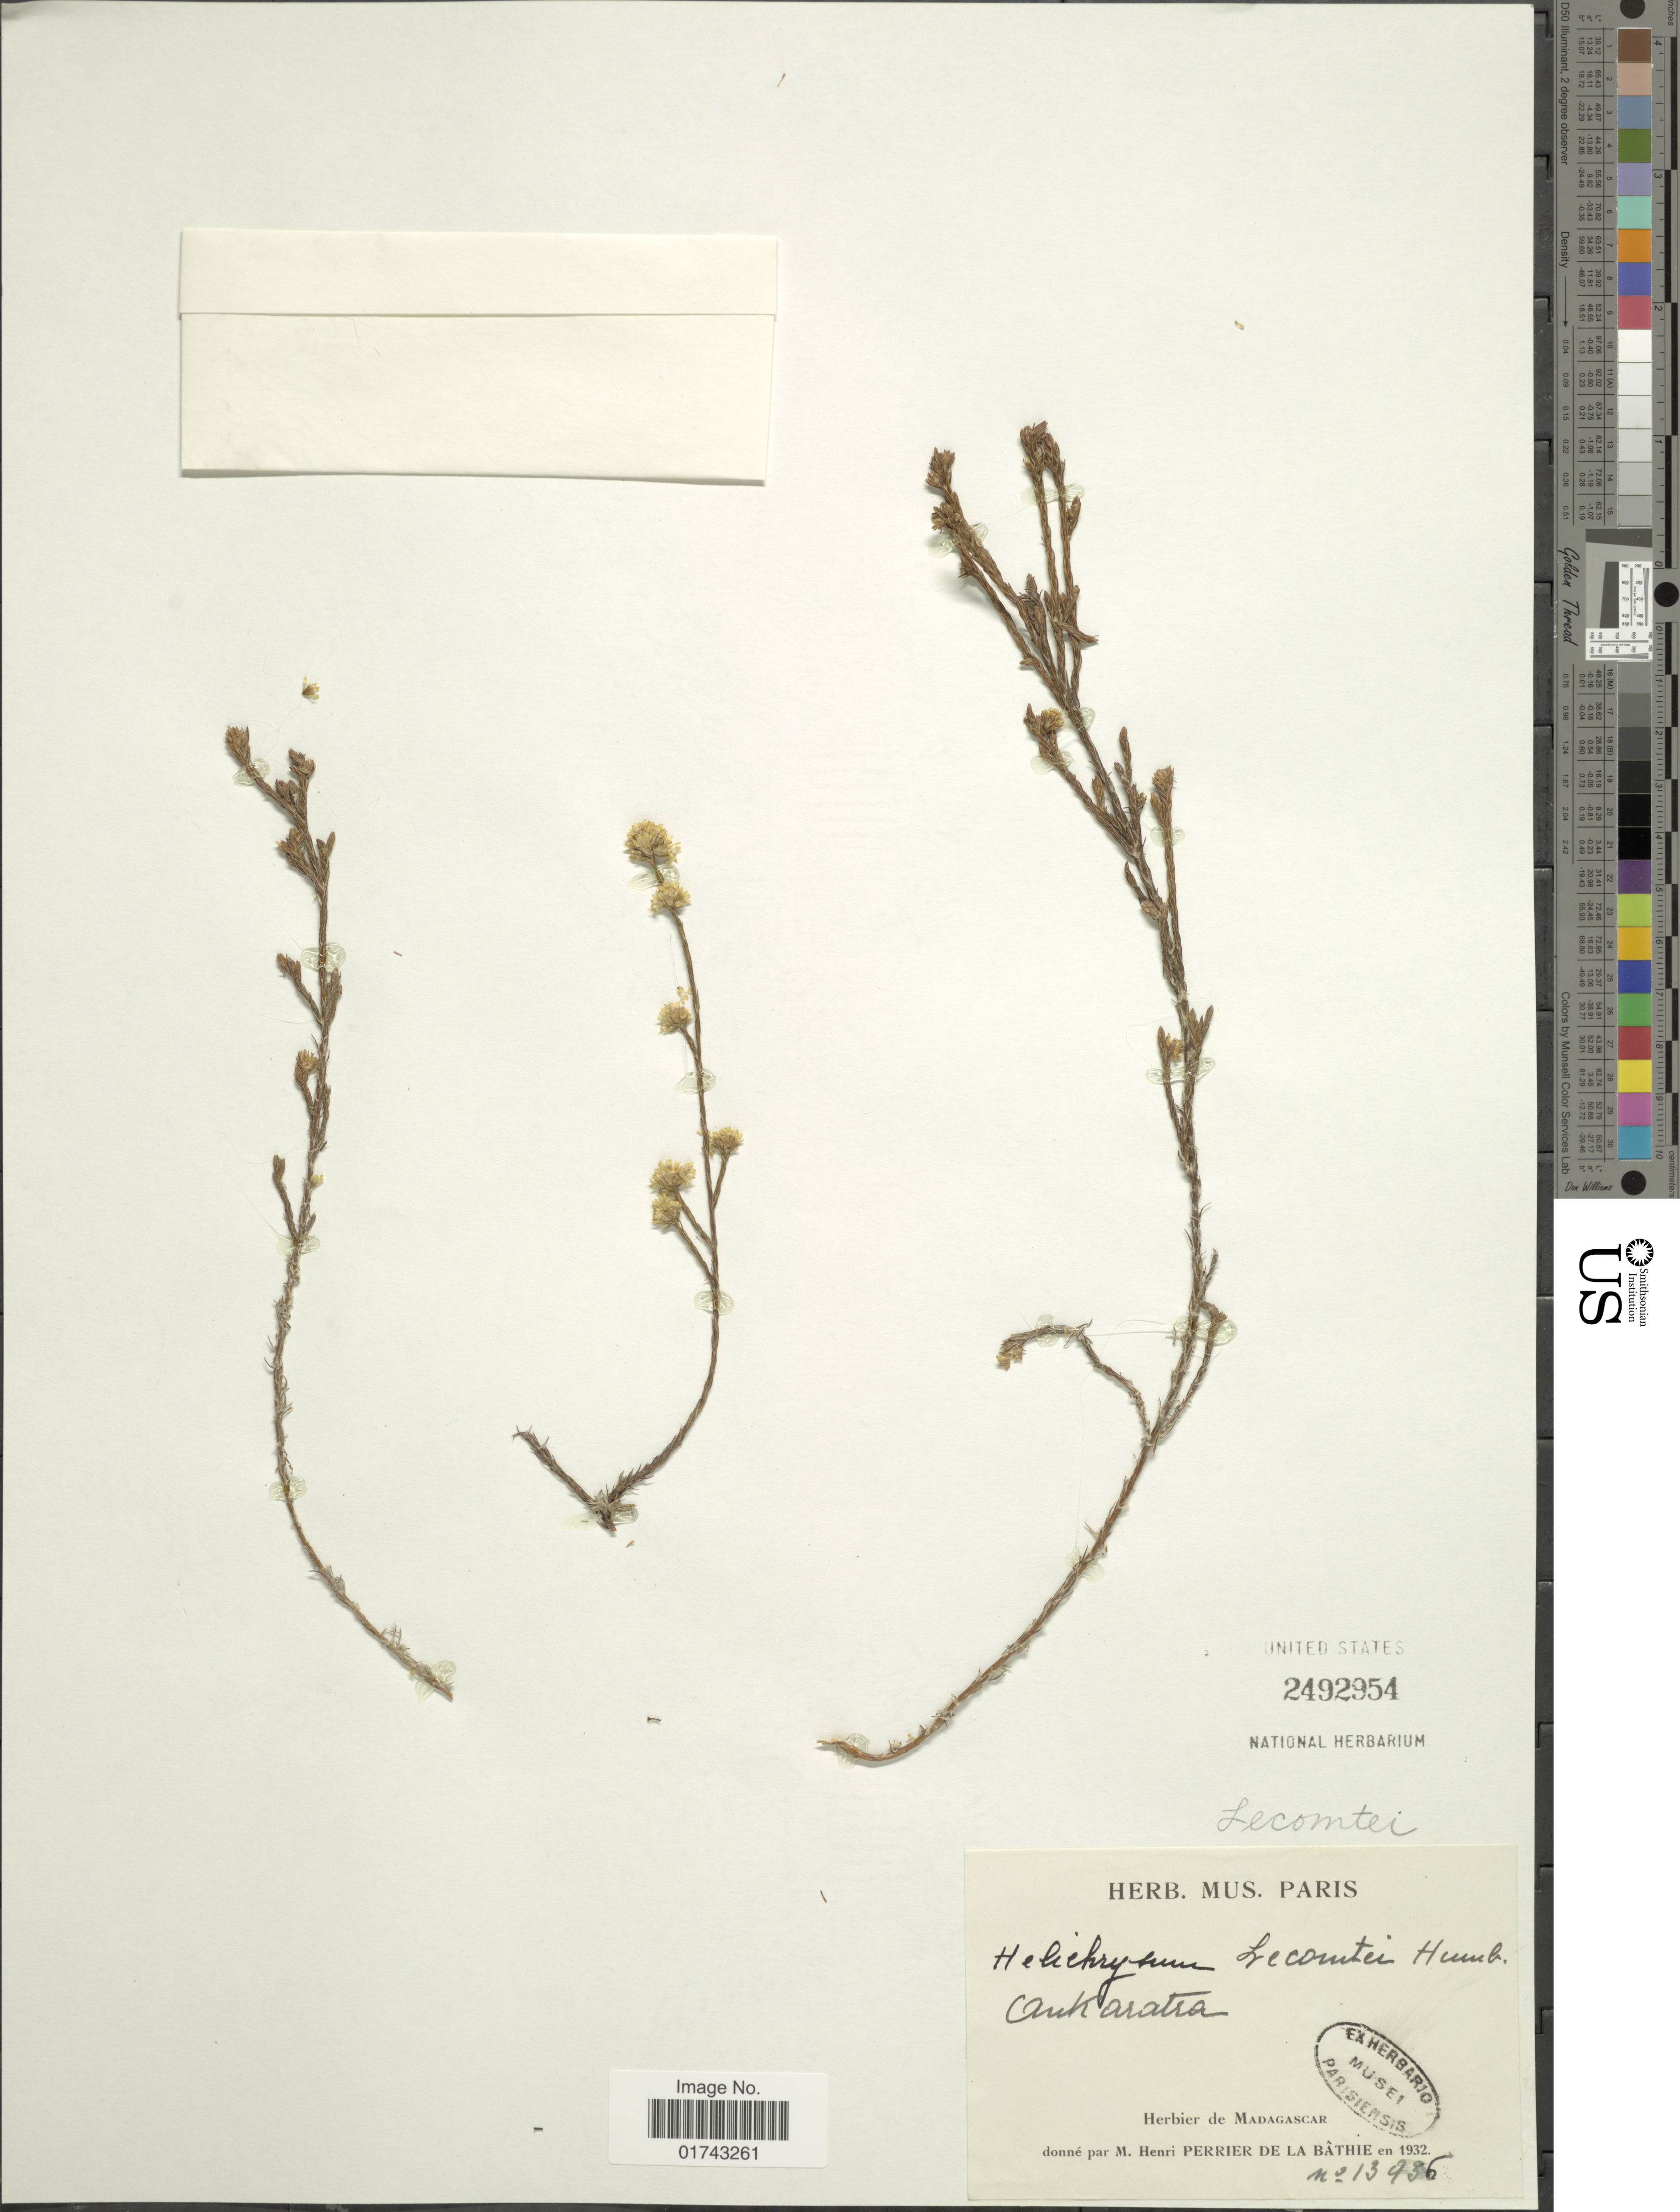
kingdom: Plantae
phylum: Tracheophyta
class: Magnoliopsida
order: Asterales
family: Asteraceae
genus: Helichrysum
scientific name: Helichrysum lecomtei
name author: R. Vig. & Humbert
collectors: H. Perrier de la Bâthie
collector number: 13936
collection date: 1932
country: Madagascar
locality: Ankaratra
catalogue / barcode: US 2492954